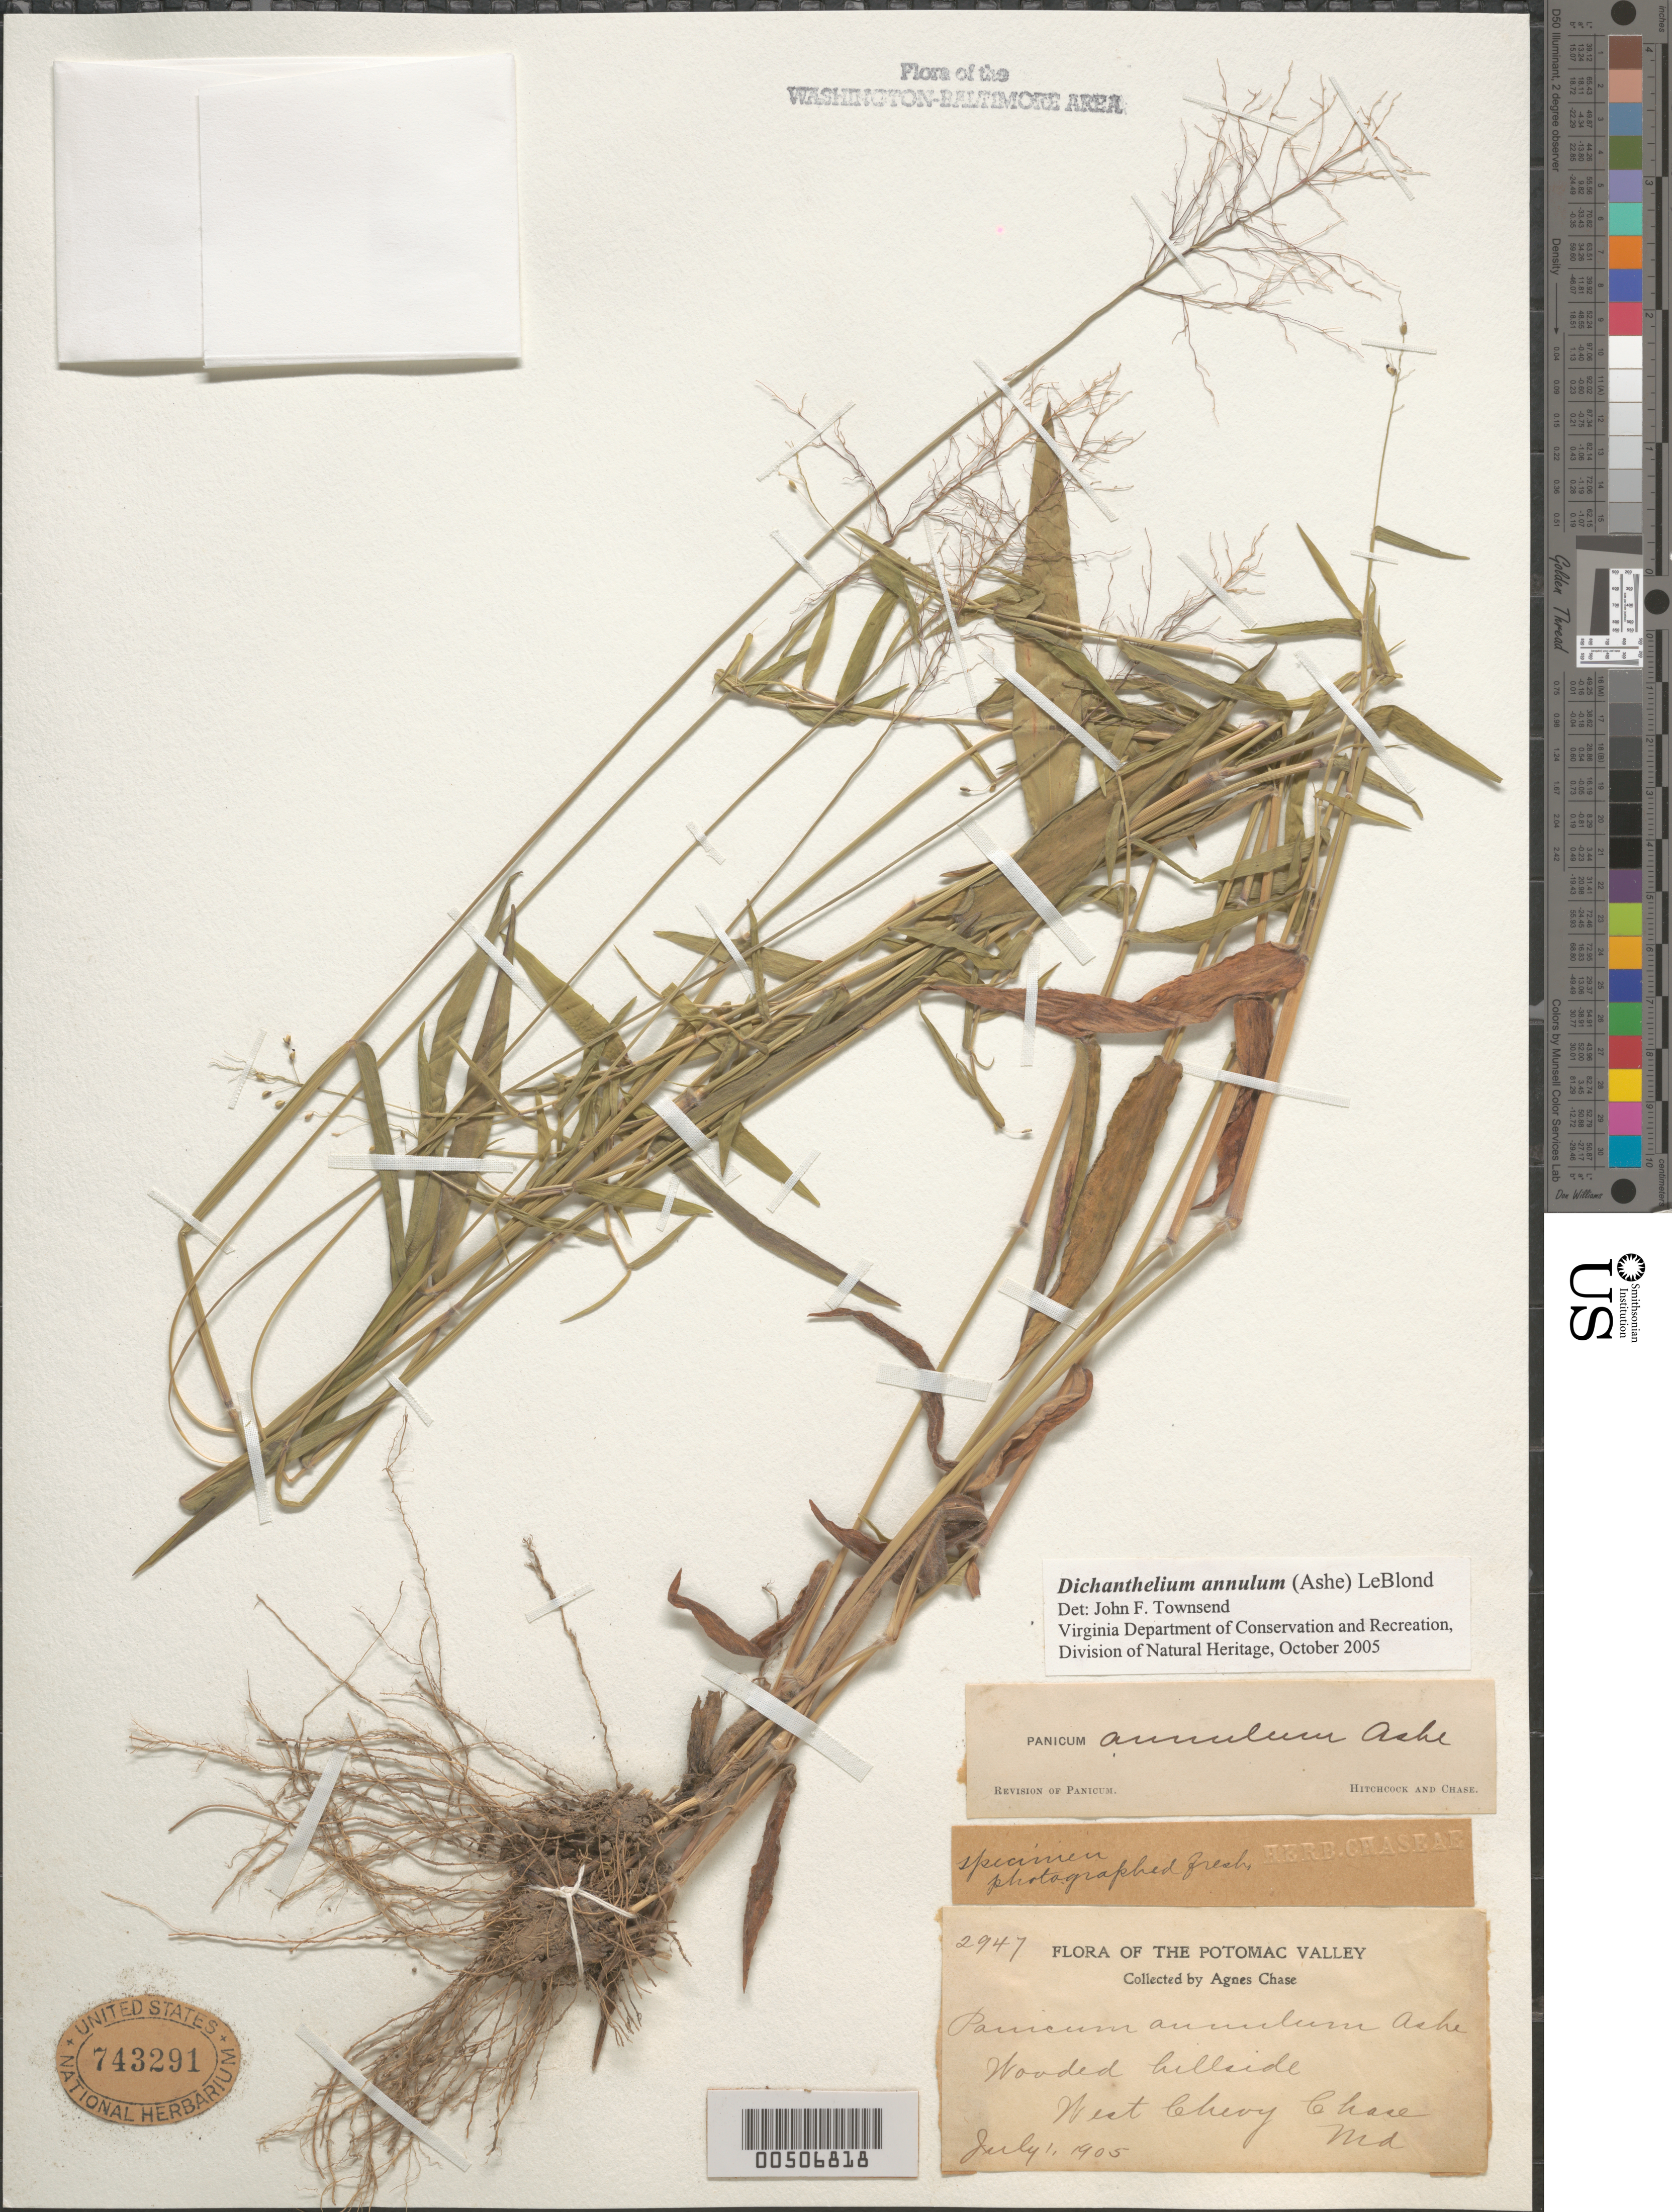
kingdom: Plantae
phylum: Tracheophyta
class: Liliopsida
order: Poales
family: Poaceae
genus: Dichanthelium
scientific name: Dichanthelium annulum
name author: (Ashe) LeBlond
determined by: Townsend, John F.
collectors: A. Chase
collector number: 2947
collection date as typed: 01 Jul 1905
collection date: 1905-07-01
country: United States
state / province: Maryland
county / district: Montgomery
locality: West Chevy Chase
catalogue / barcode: US 743291